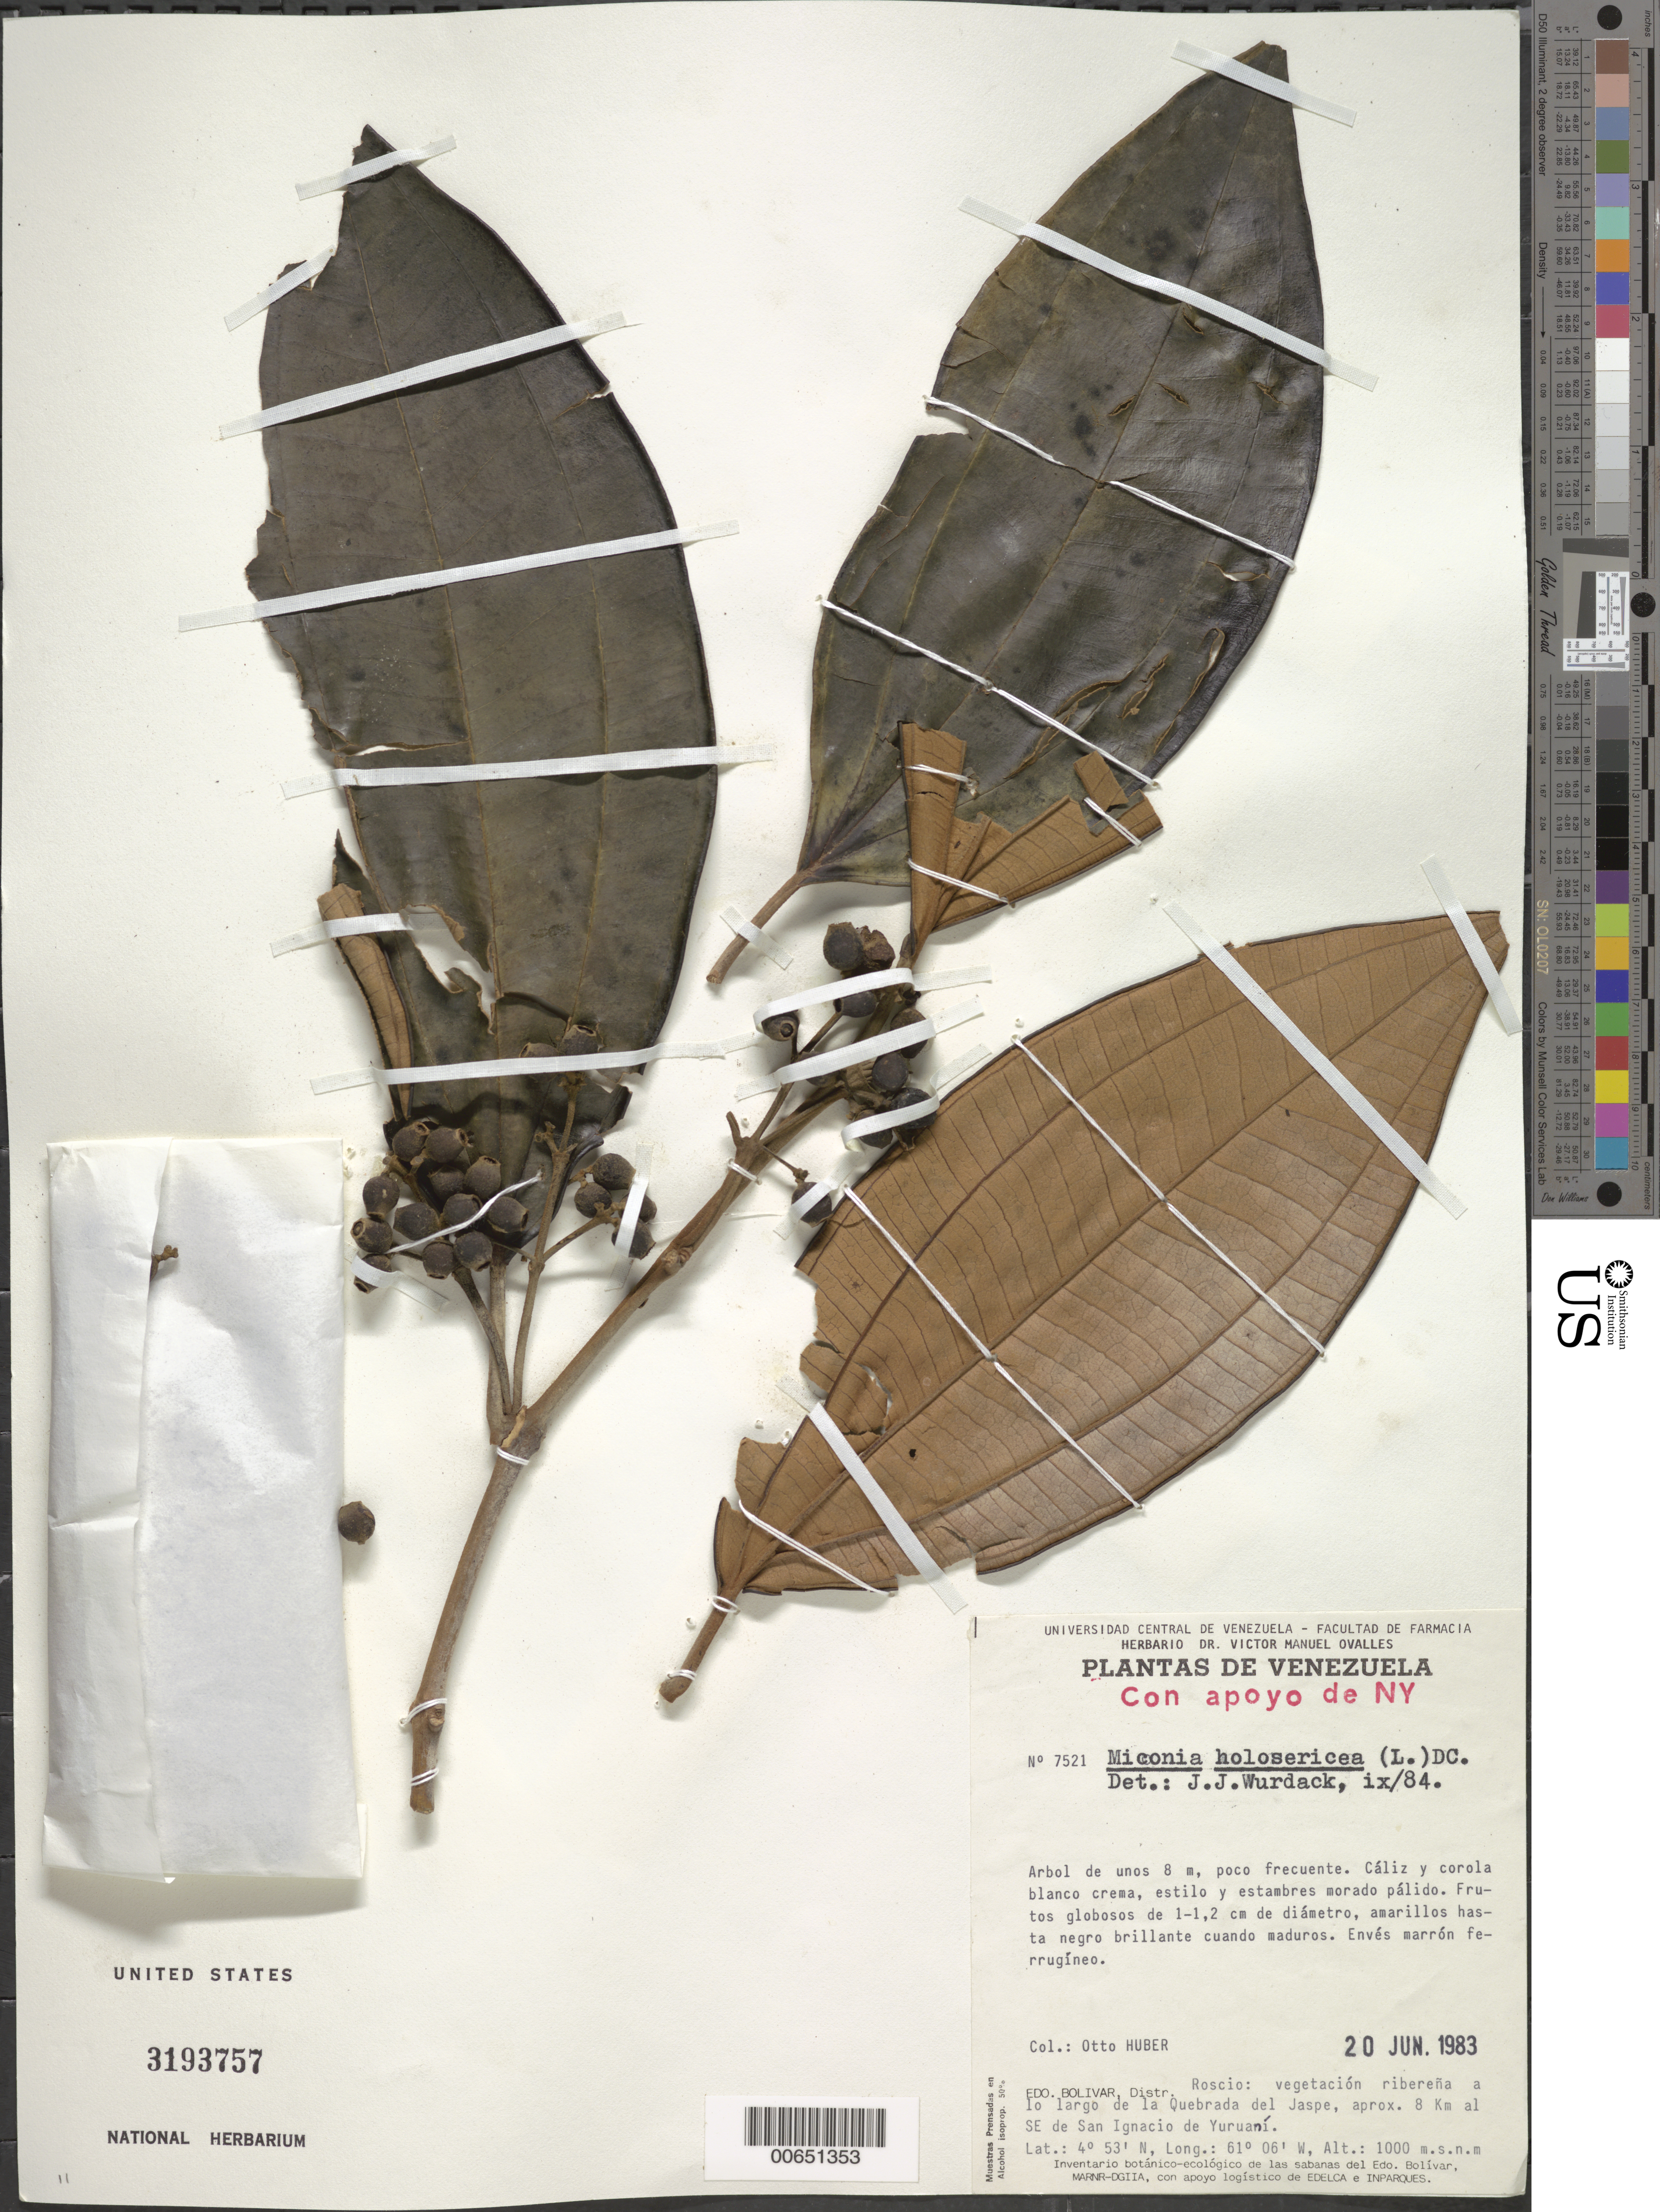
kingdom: Plantae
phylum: Tracheophyta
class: Magnoliopsida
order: Myrtales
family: Melastomataceae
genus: Miconia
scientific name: Miconia holosericea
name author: (L.) DC.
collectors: O. Huber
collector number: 7521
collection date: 1983-06-20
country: Venezuela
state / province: Bolivar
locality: Edo. Bolivar, Distr. Roscio: vegetación ribereña a lo largo de la Quebrada del Jaspe, aprox. 8 Km al SE de San Ignacio de Yuruaní.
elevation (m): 1000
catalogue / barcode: US 3193757